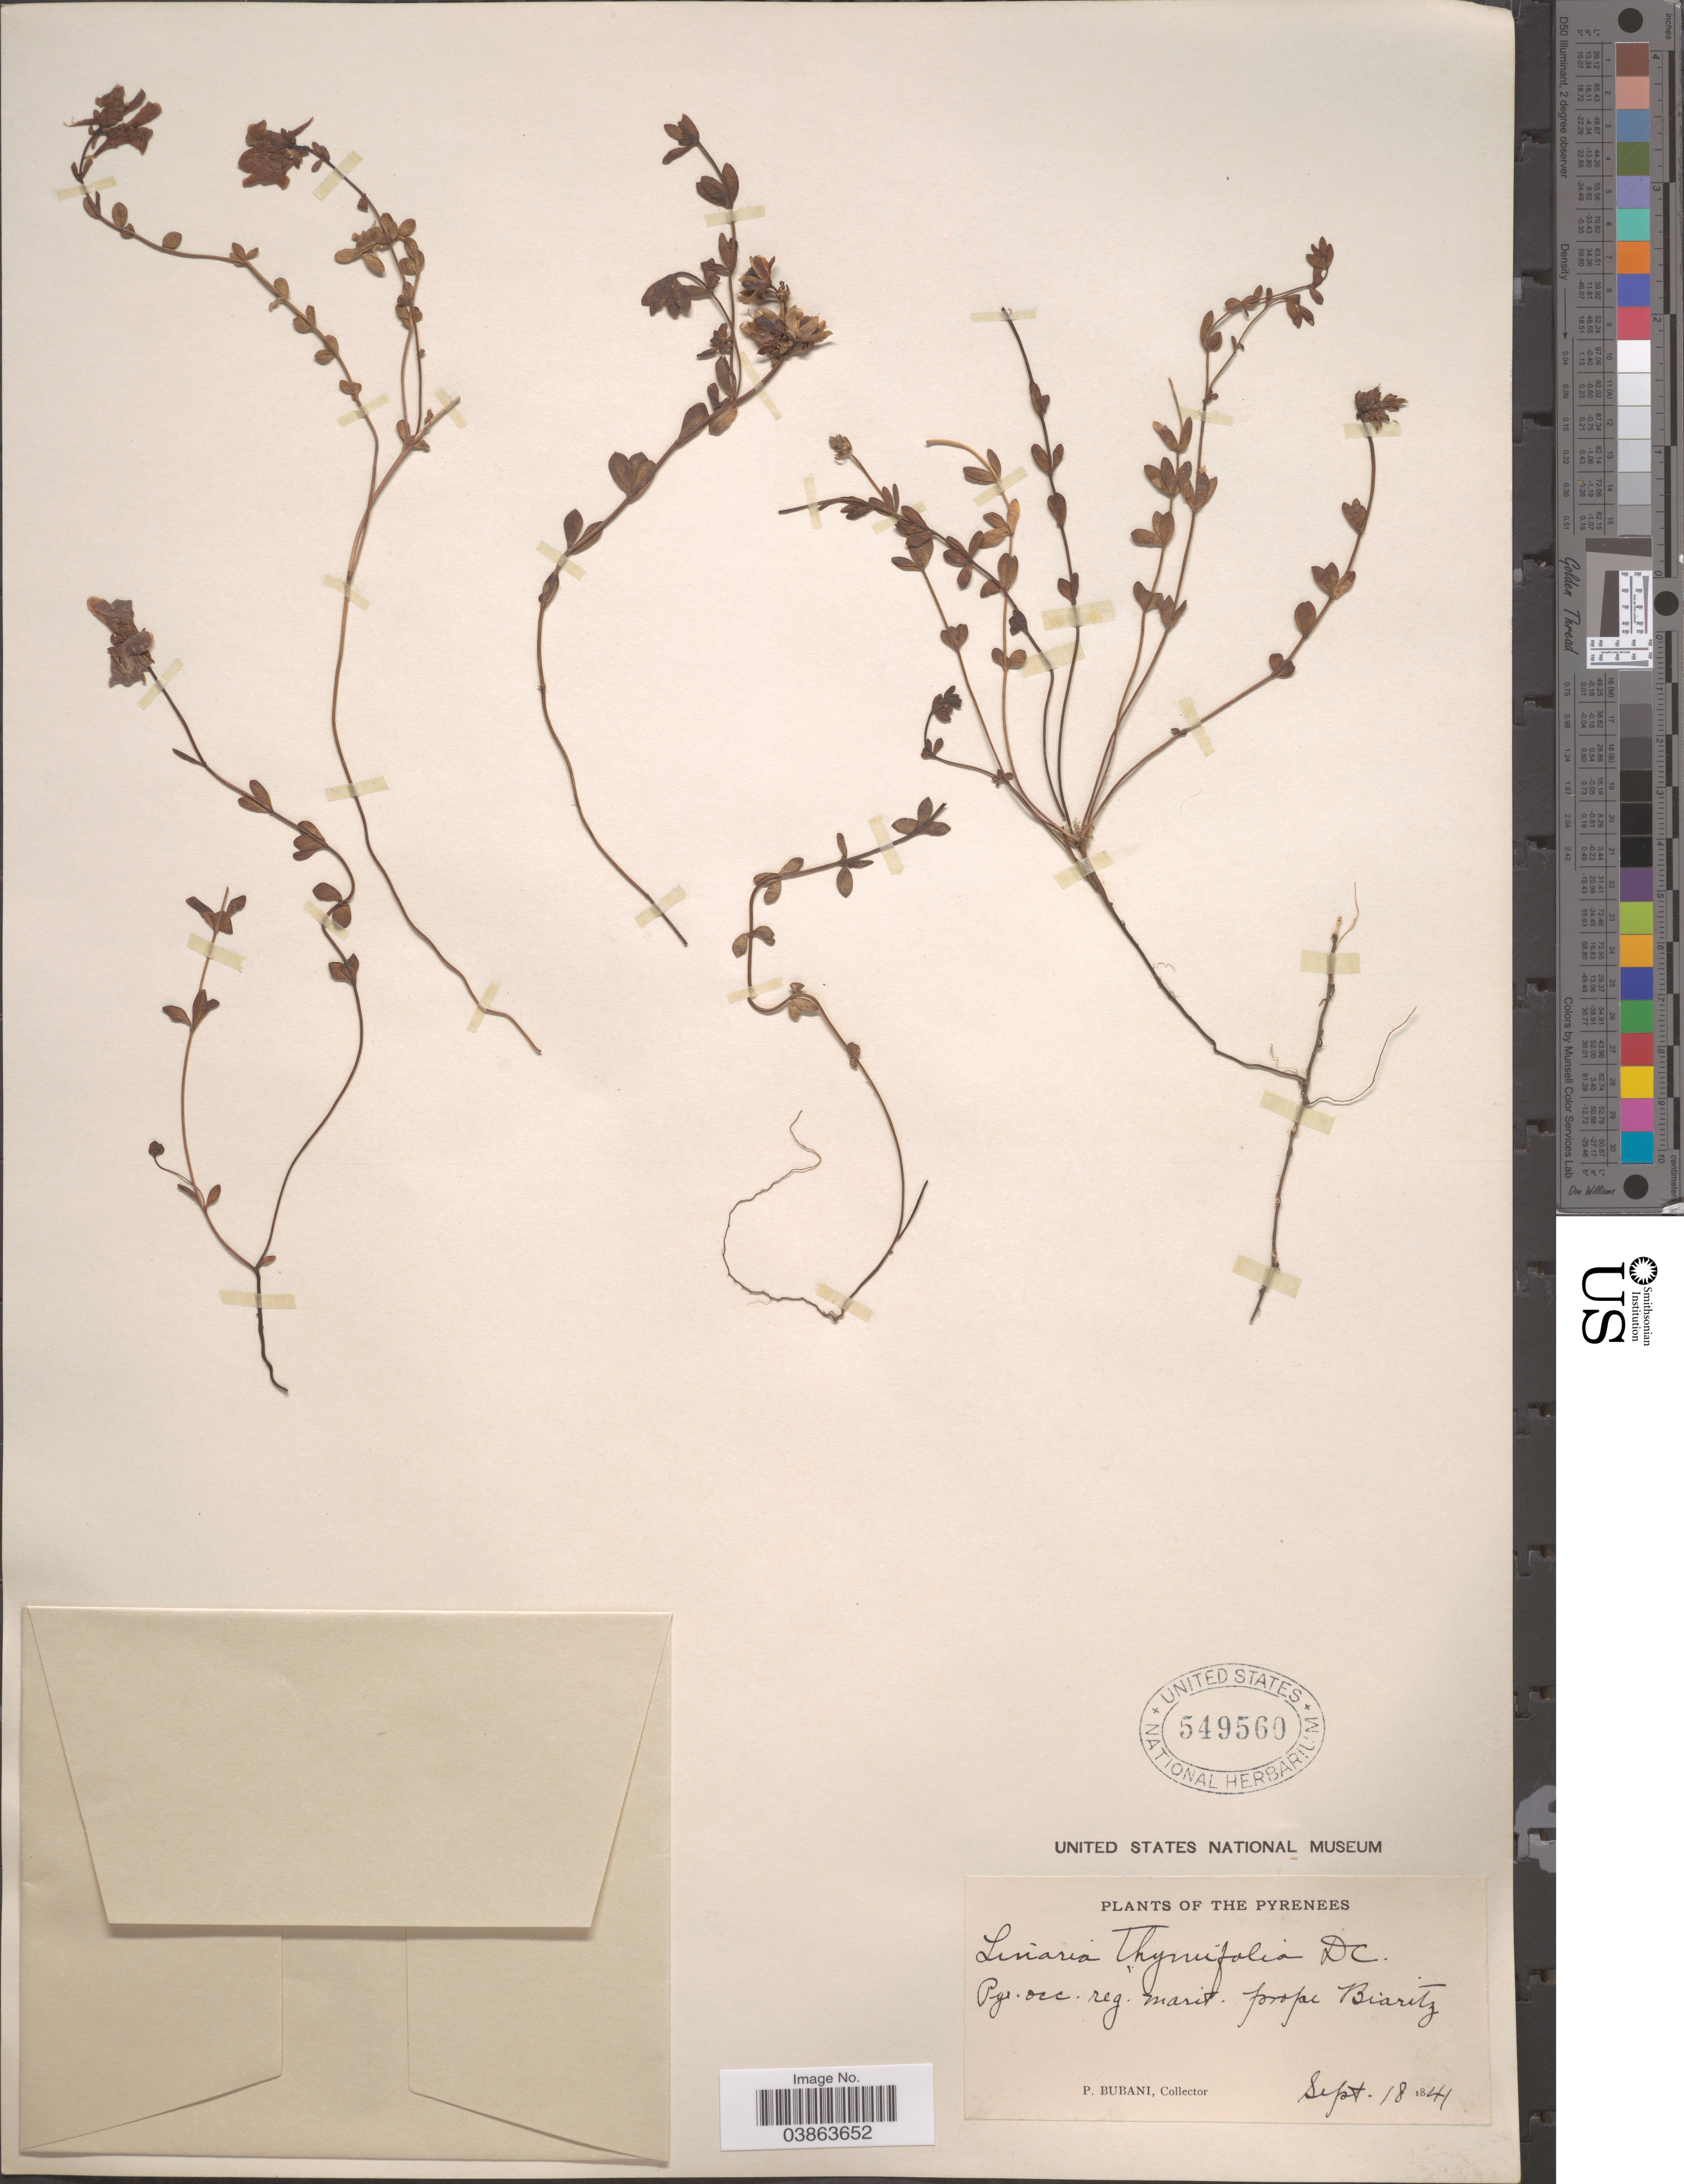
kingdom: Plantae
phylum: Tracheophyta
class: Magnoliopsida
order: Lamiales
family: Plantaginaceae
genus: Linaria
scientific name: Linaria thymifolia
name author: (Vahl) DC.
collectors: P. Bubani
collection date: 1841-09-18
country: France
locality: The Pyrenees. Pyr. occ. reg. marit. prope Biaritz.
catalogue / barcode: US 549560